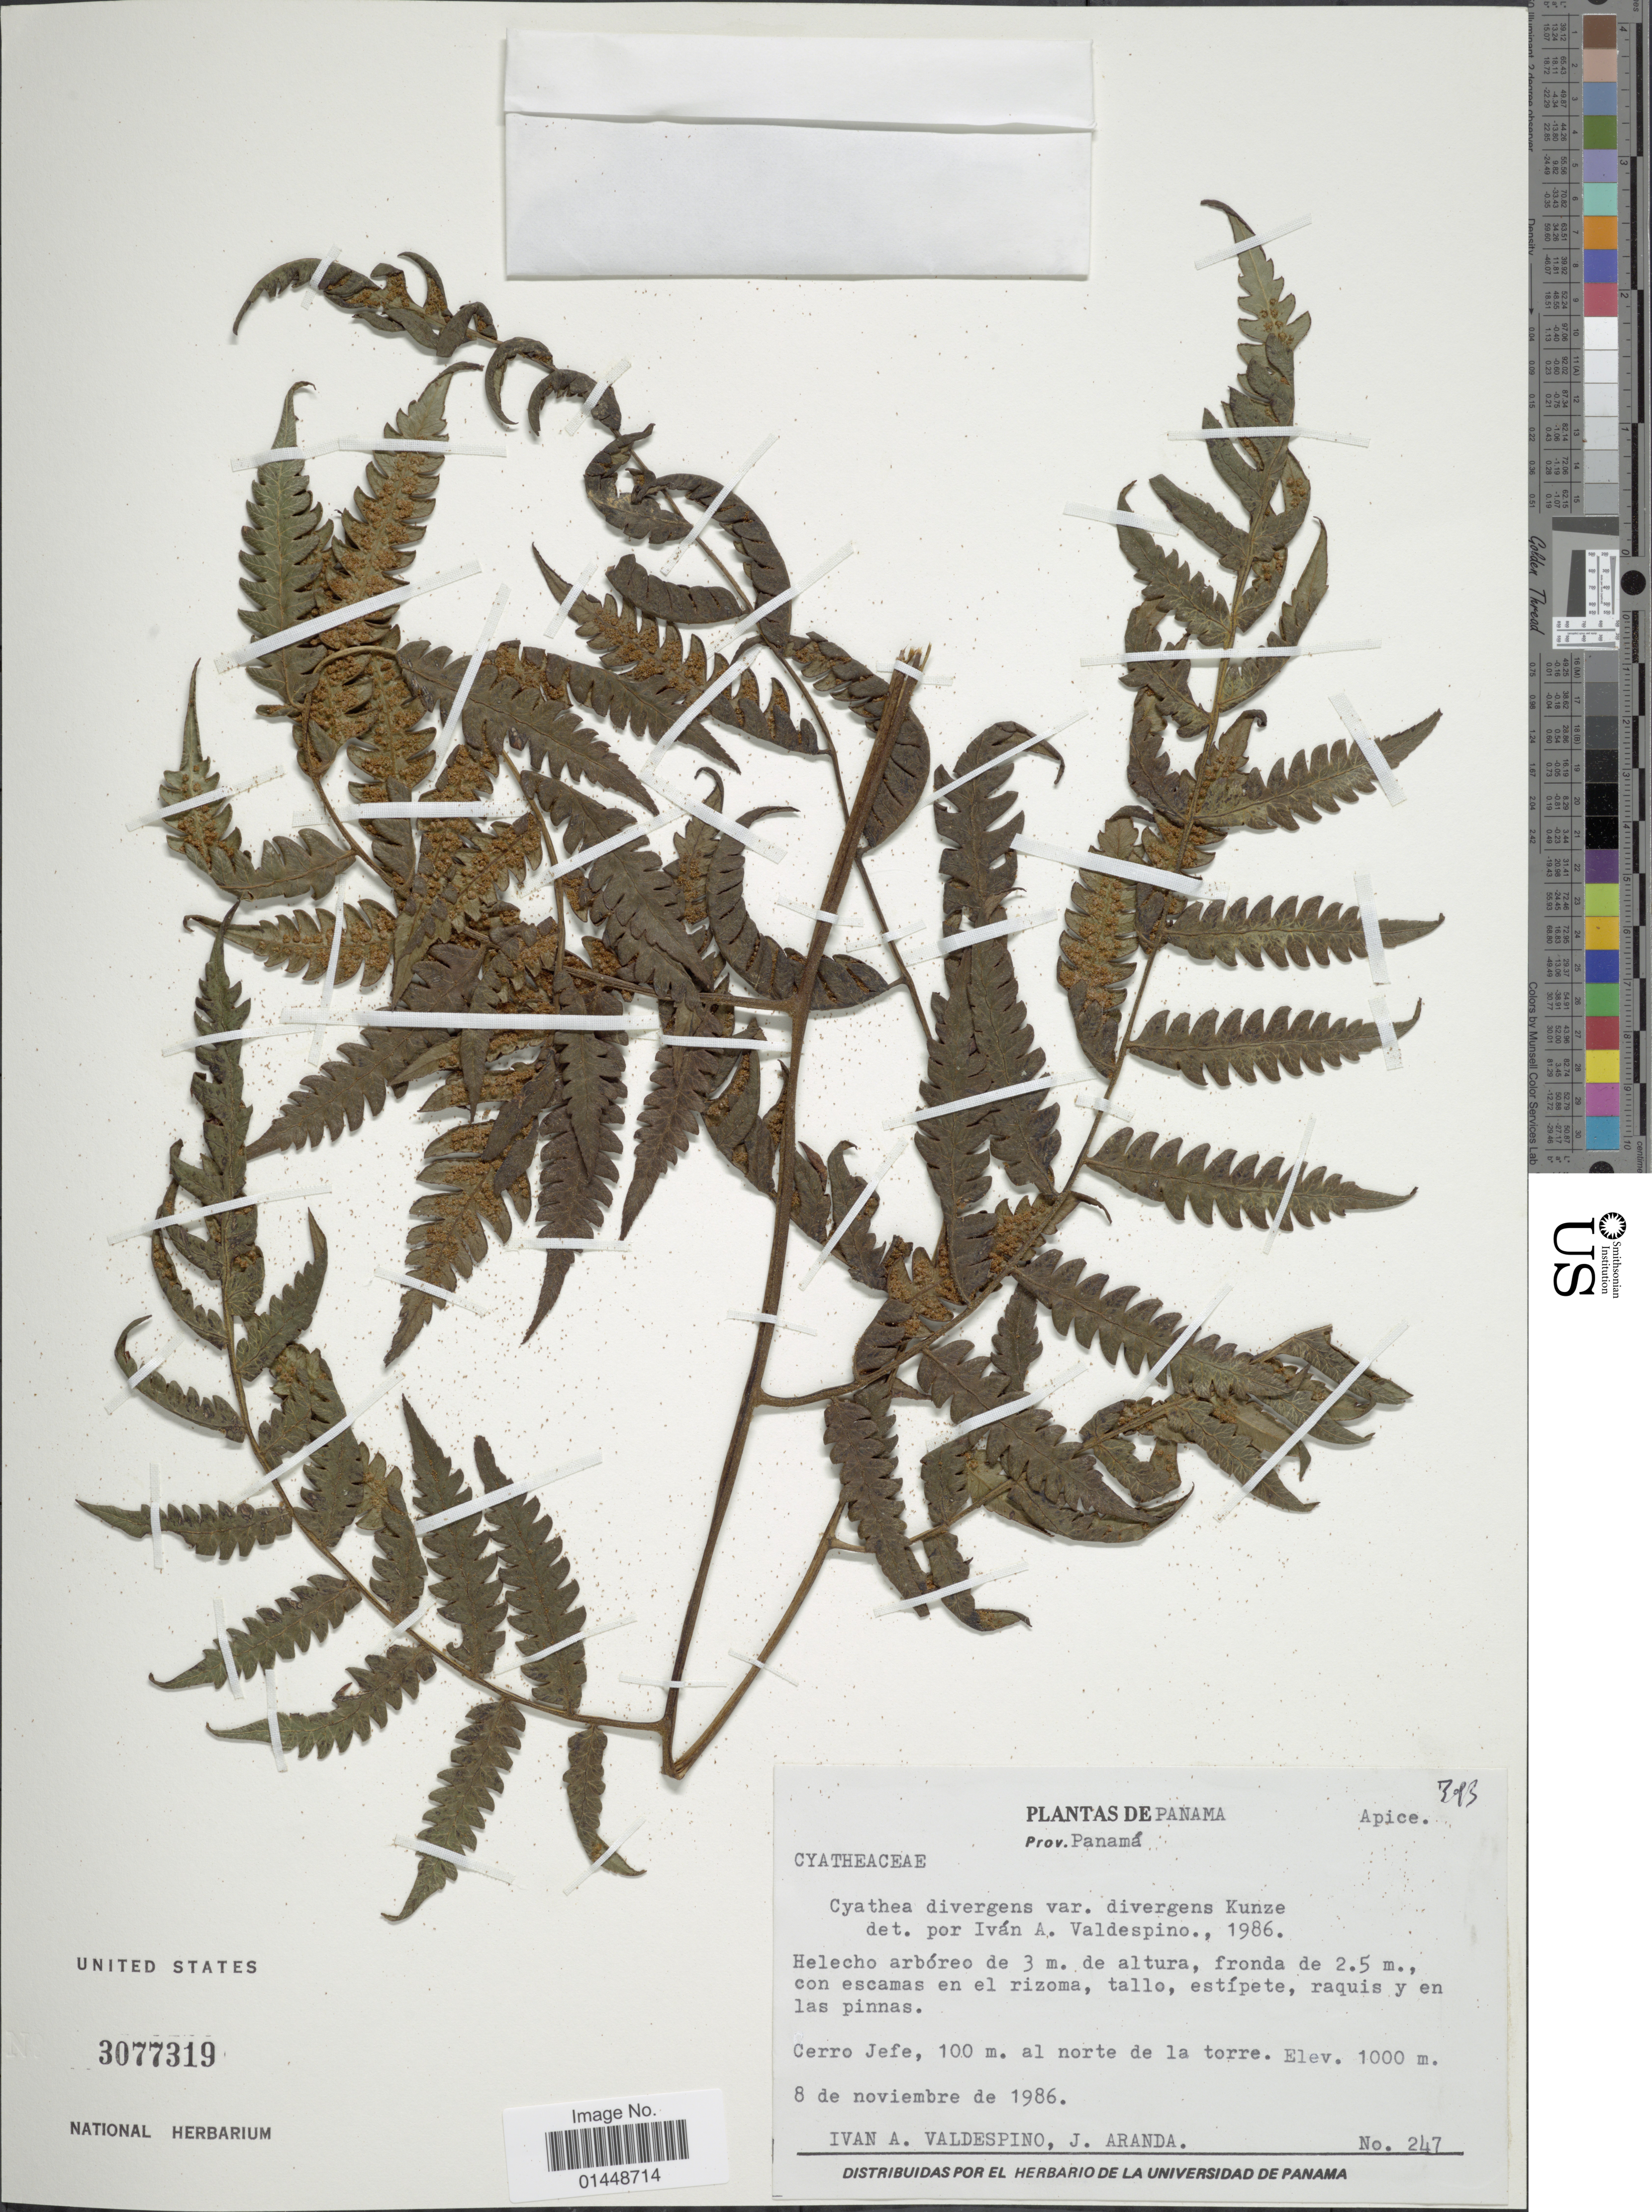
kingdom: Plantae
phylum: Tracheophyta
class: Polypodiopsida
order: Cyatheales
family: Cyatheaceae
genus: Cyathea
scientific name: Cyathea divergens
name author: Kunze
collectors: I. A. Valdespino & J. Aranda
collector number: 247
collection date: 1986-11-08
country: Panama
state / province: Panamá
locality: Prov. Panamá. Cerro Jefe, al norte de la torre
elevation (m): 100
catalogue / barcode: US 3077319